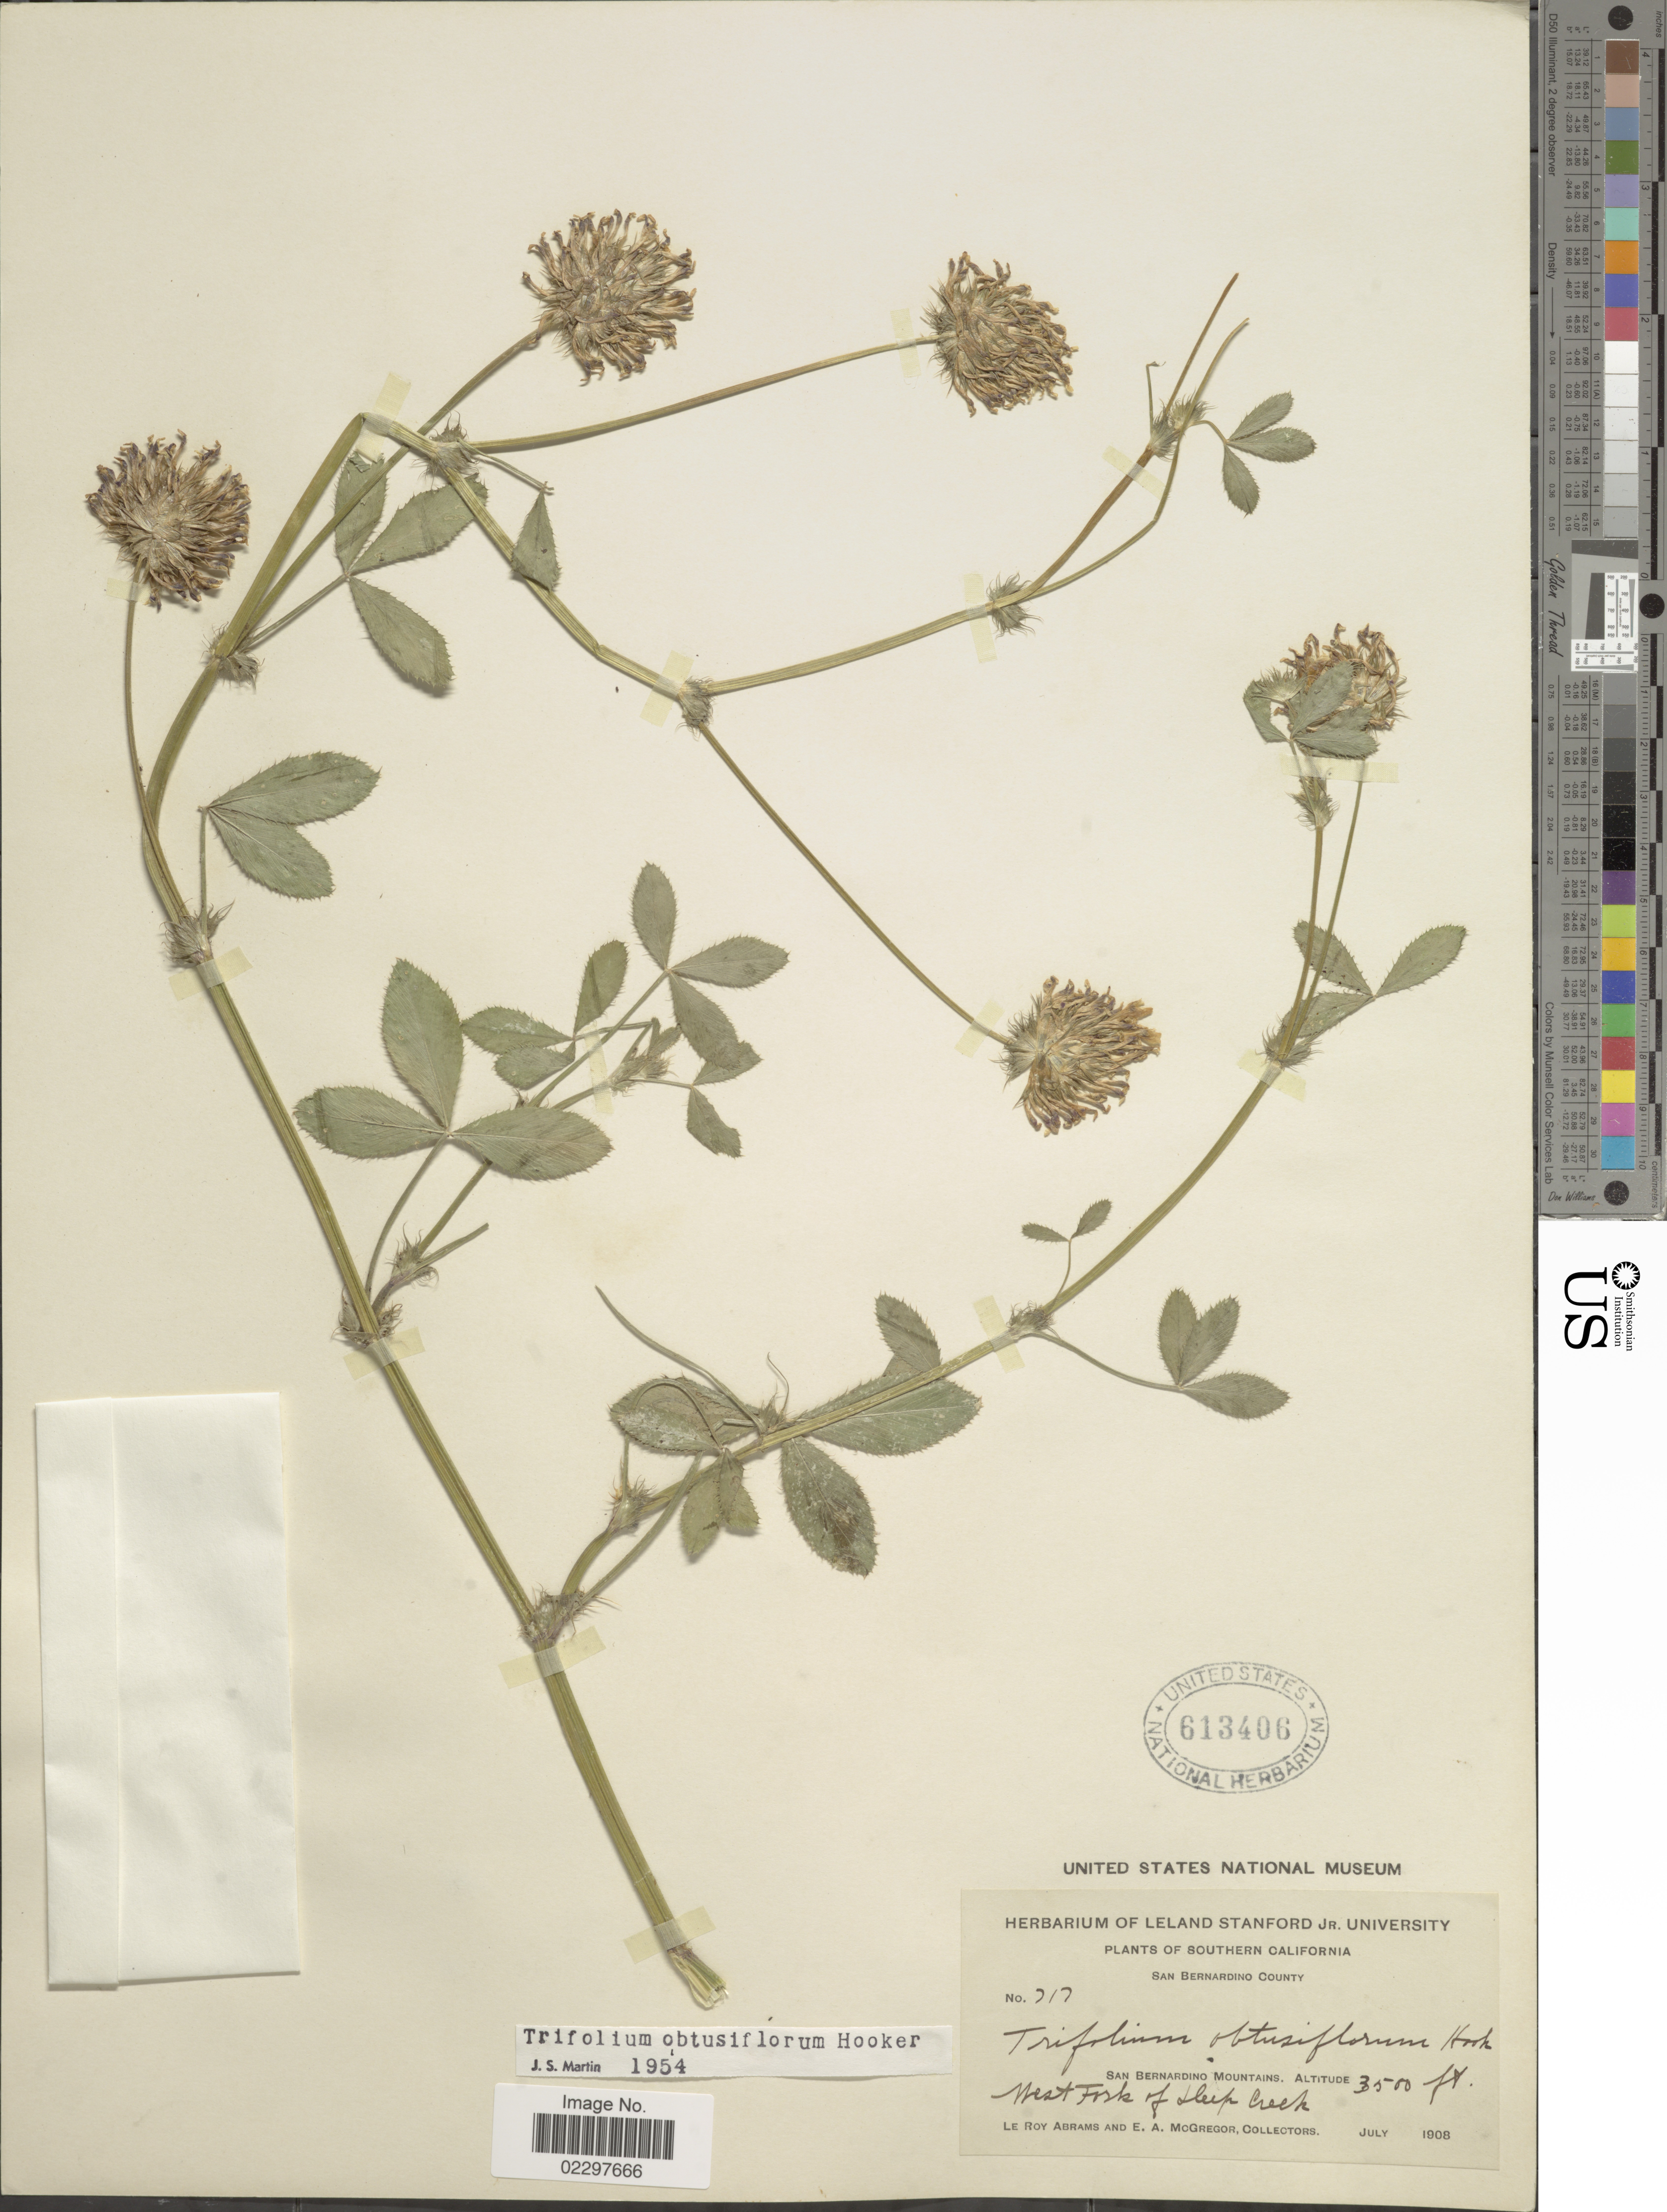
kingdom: Plantae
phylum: Tracheophyta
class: Magnoliopsida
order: Fabales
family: Fabaceae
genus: Trifolium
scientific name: Trifolium obtusiflorum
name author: Hook.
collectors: L. Abrams & E. A. McGregor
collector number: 717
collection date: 1908-07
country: United States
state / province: California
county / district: San Bernardino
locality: Southern California, San Bernardino County, San Bernardino Mountains, West Fork of Sleep Creek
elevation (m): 1067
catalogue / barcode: US 613406